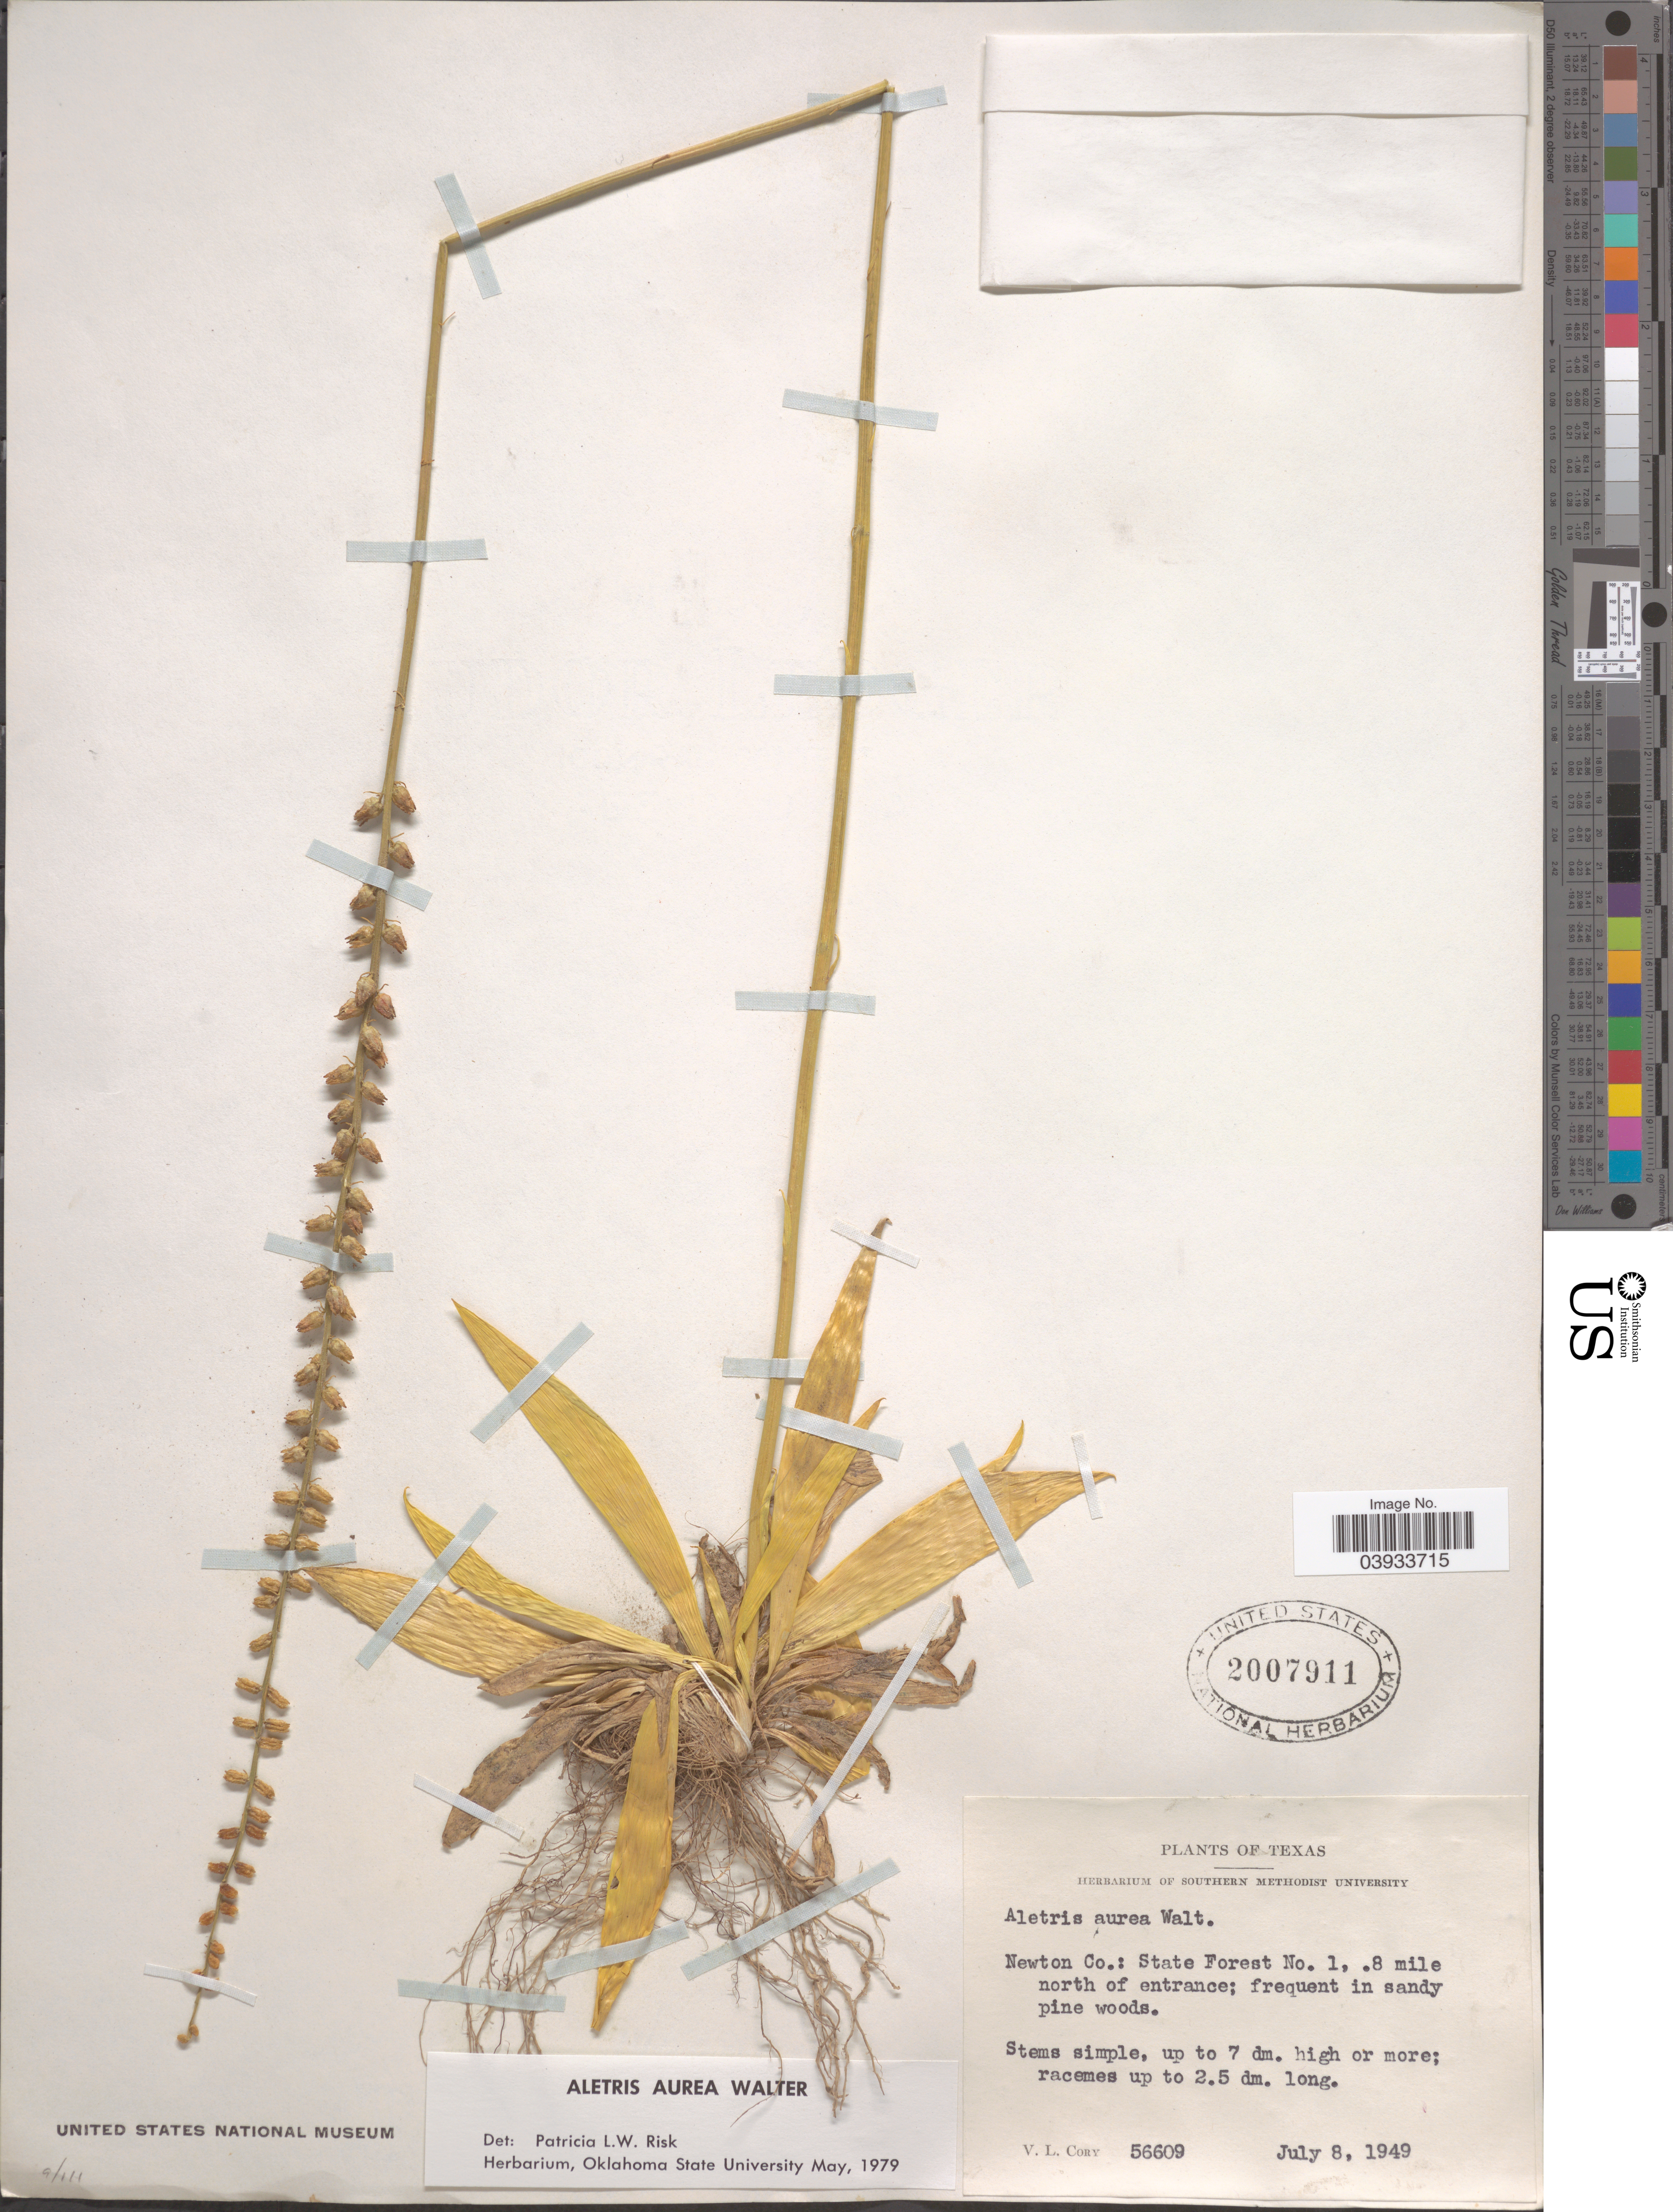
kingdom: Plantae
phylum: Tracheophyta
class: Liliopsida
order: Dioscoreales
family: Nartheciaceae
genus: Aletris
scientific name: Aletris aurea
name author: Walter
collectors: V. Cory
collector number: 56609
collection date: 1949-07-08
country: United States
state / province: Texas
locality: Newton Co.: State Forest No. 1, .8 mile north of entrance.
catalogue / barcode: US 2007911